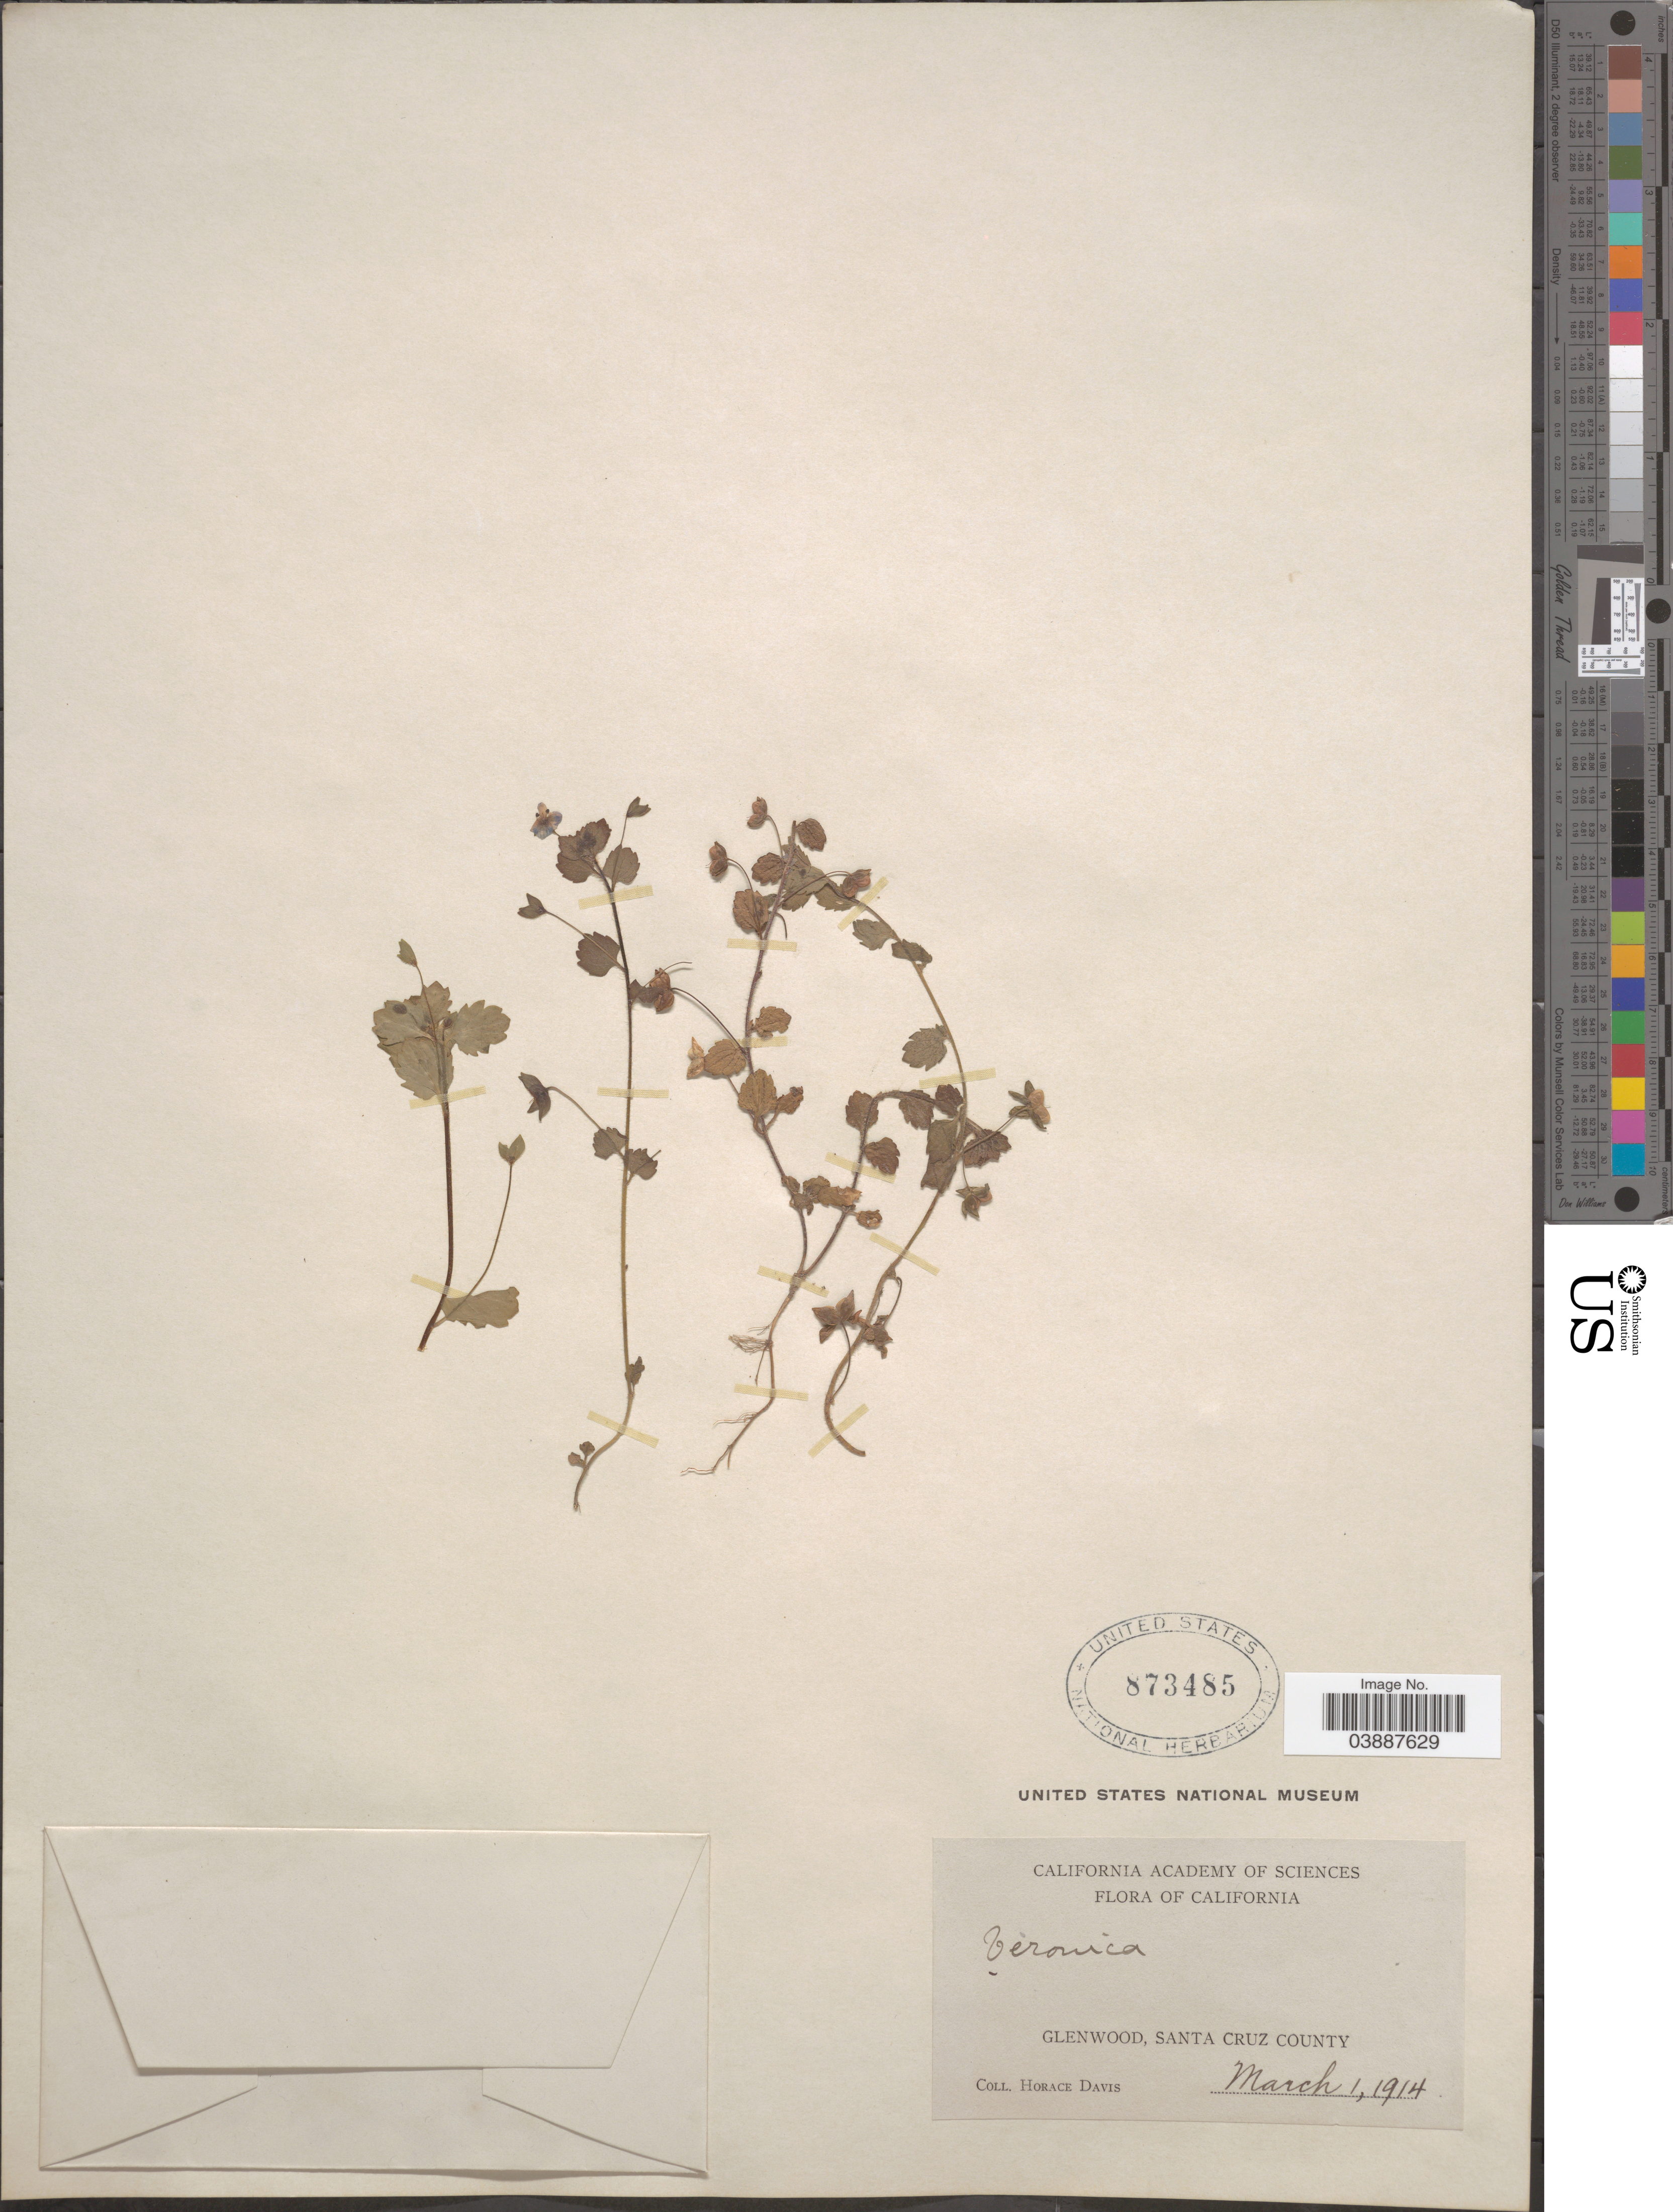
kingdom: Plantae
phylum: Tracheophyta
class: Magnoliopsida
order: Lamiales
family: Plantaginaceae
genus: Veronica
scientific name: Veronica persica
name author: Poir.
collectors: H. Davis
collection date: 1914-03-01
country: United States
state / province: California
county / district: Santa Cruz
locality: Glenwood, Santa Cruz County.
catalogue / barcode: US 873485